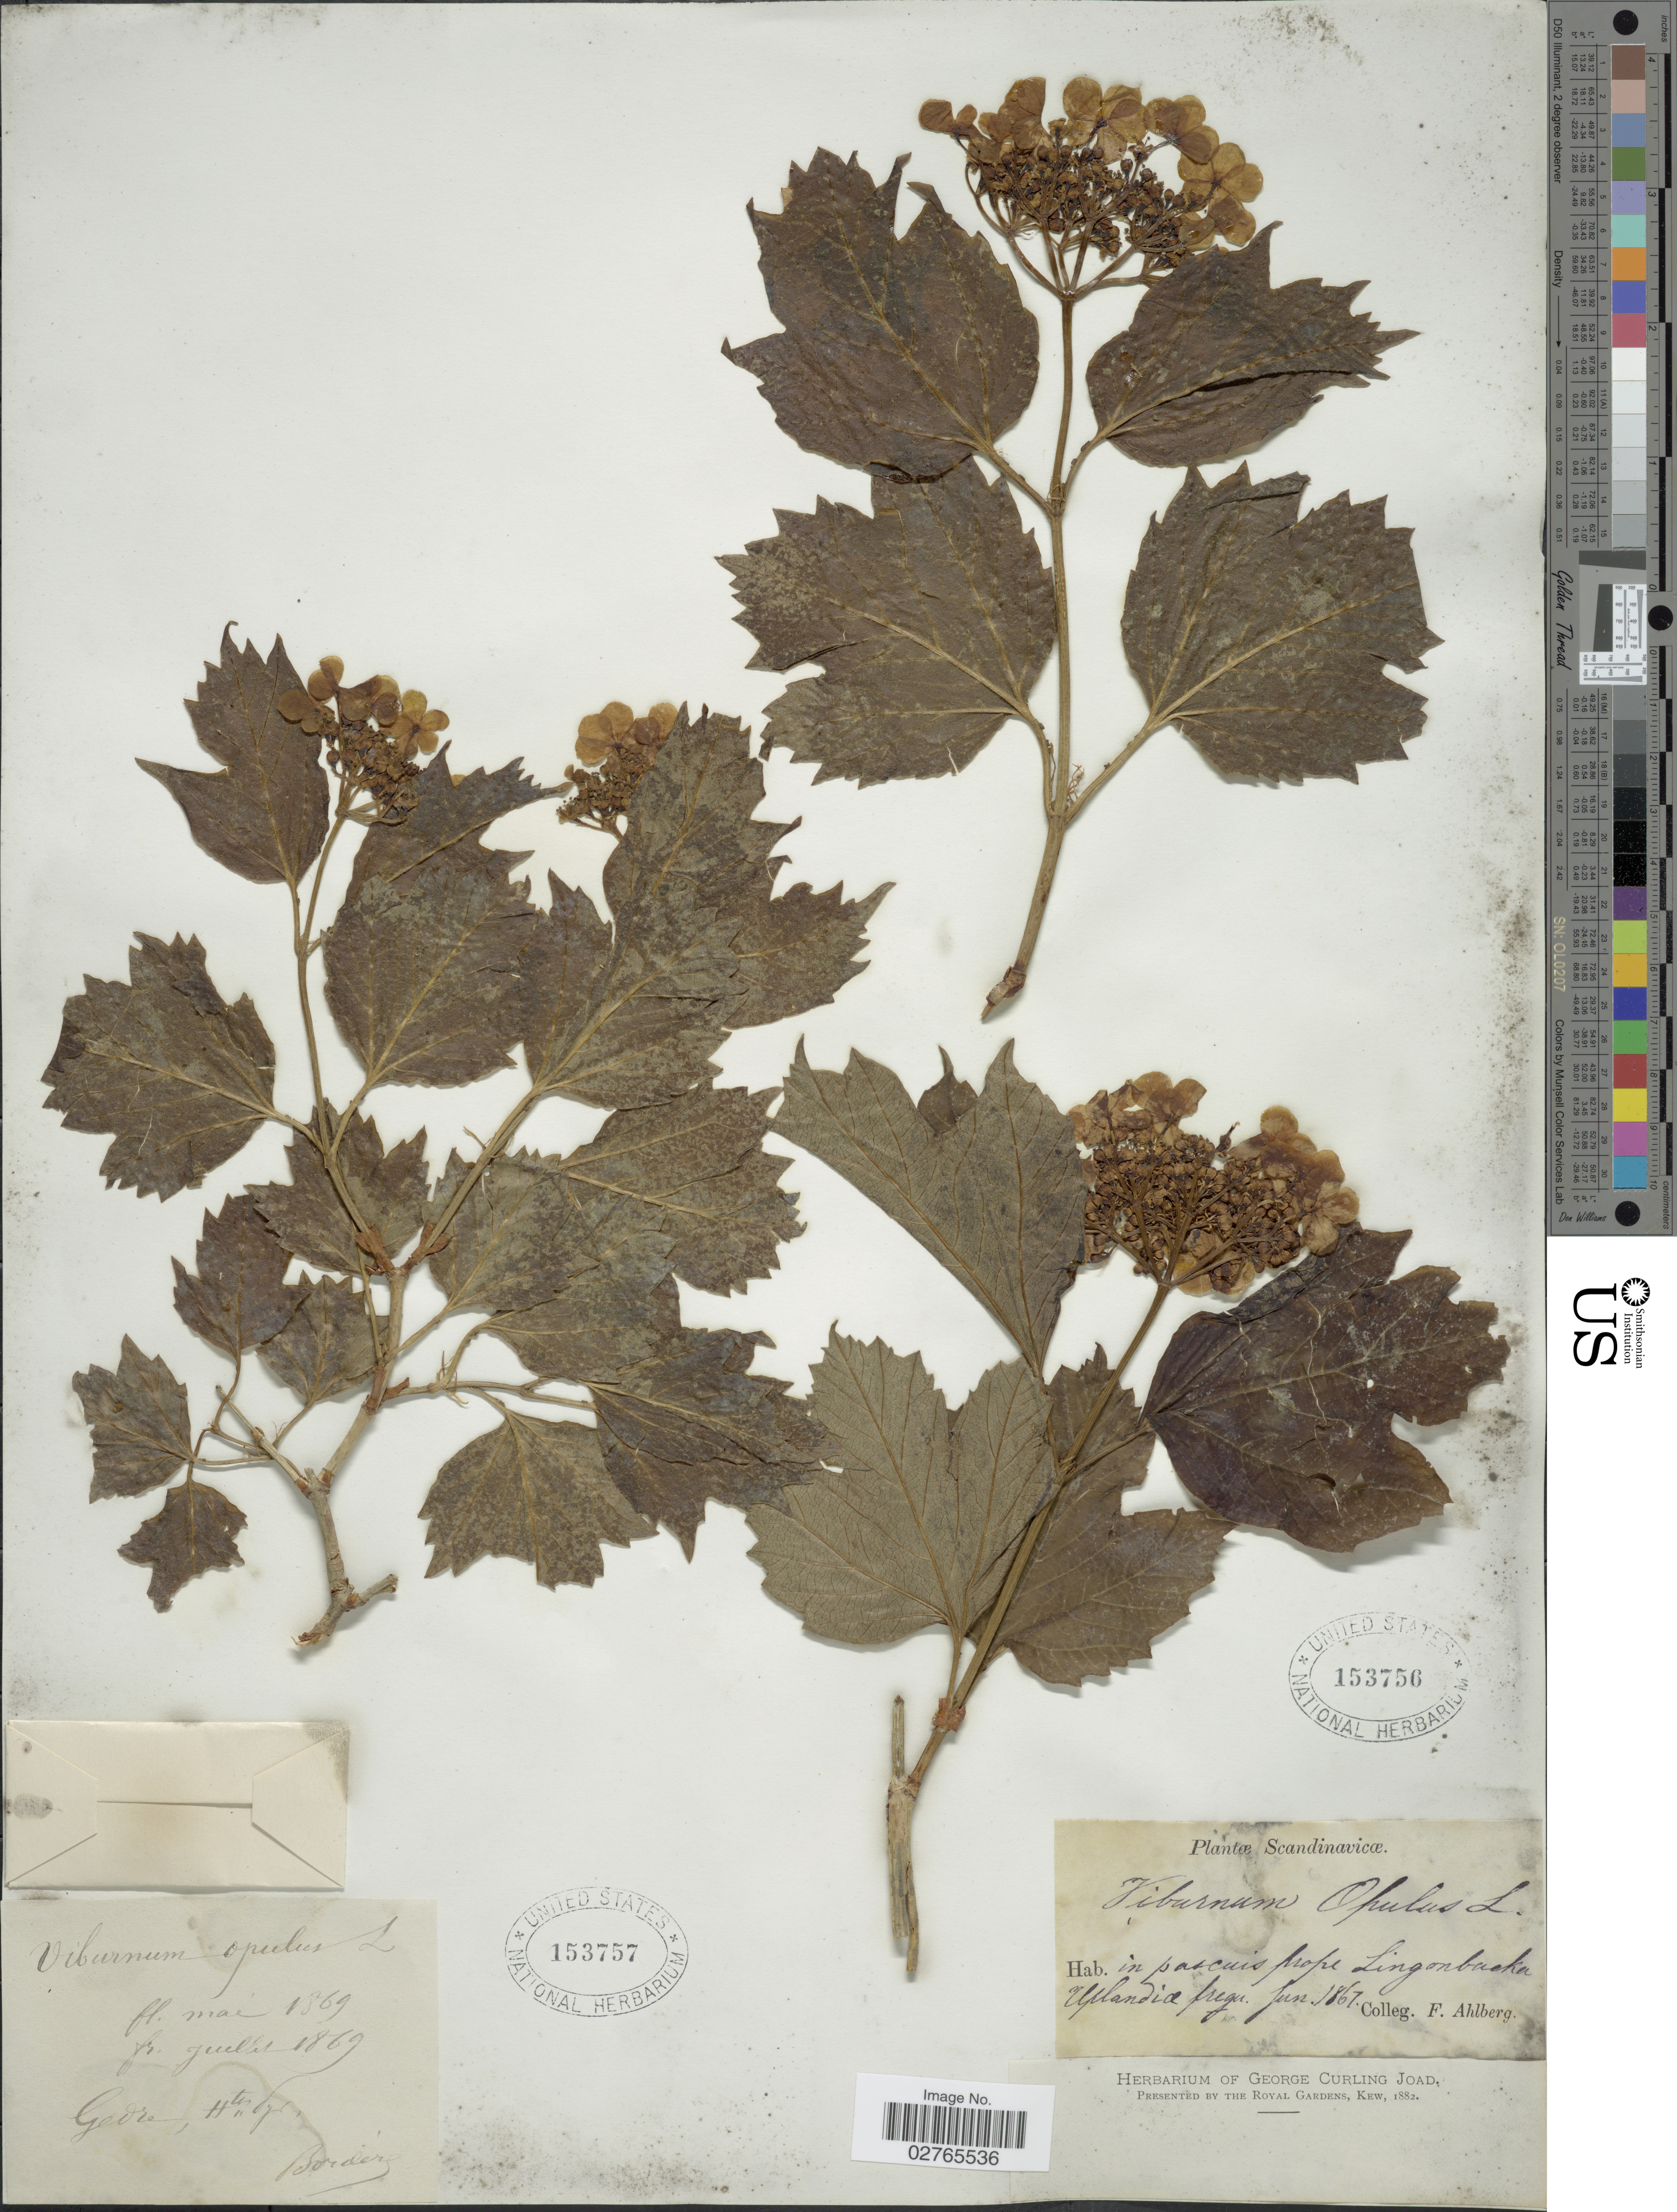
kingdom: Plantae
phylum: Tracheophyta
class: Magnoliopsida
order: Dipsacales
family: Viburnaceae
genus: Viburnum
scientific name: Viburnum opulus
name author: L.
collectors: -. Bordère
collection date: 1869-05/1869-07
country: France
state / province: Occitanie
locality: Geore, Htes Pyr.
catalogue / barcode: US 153757-2